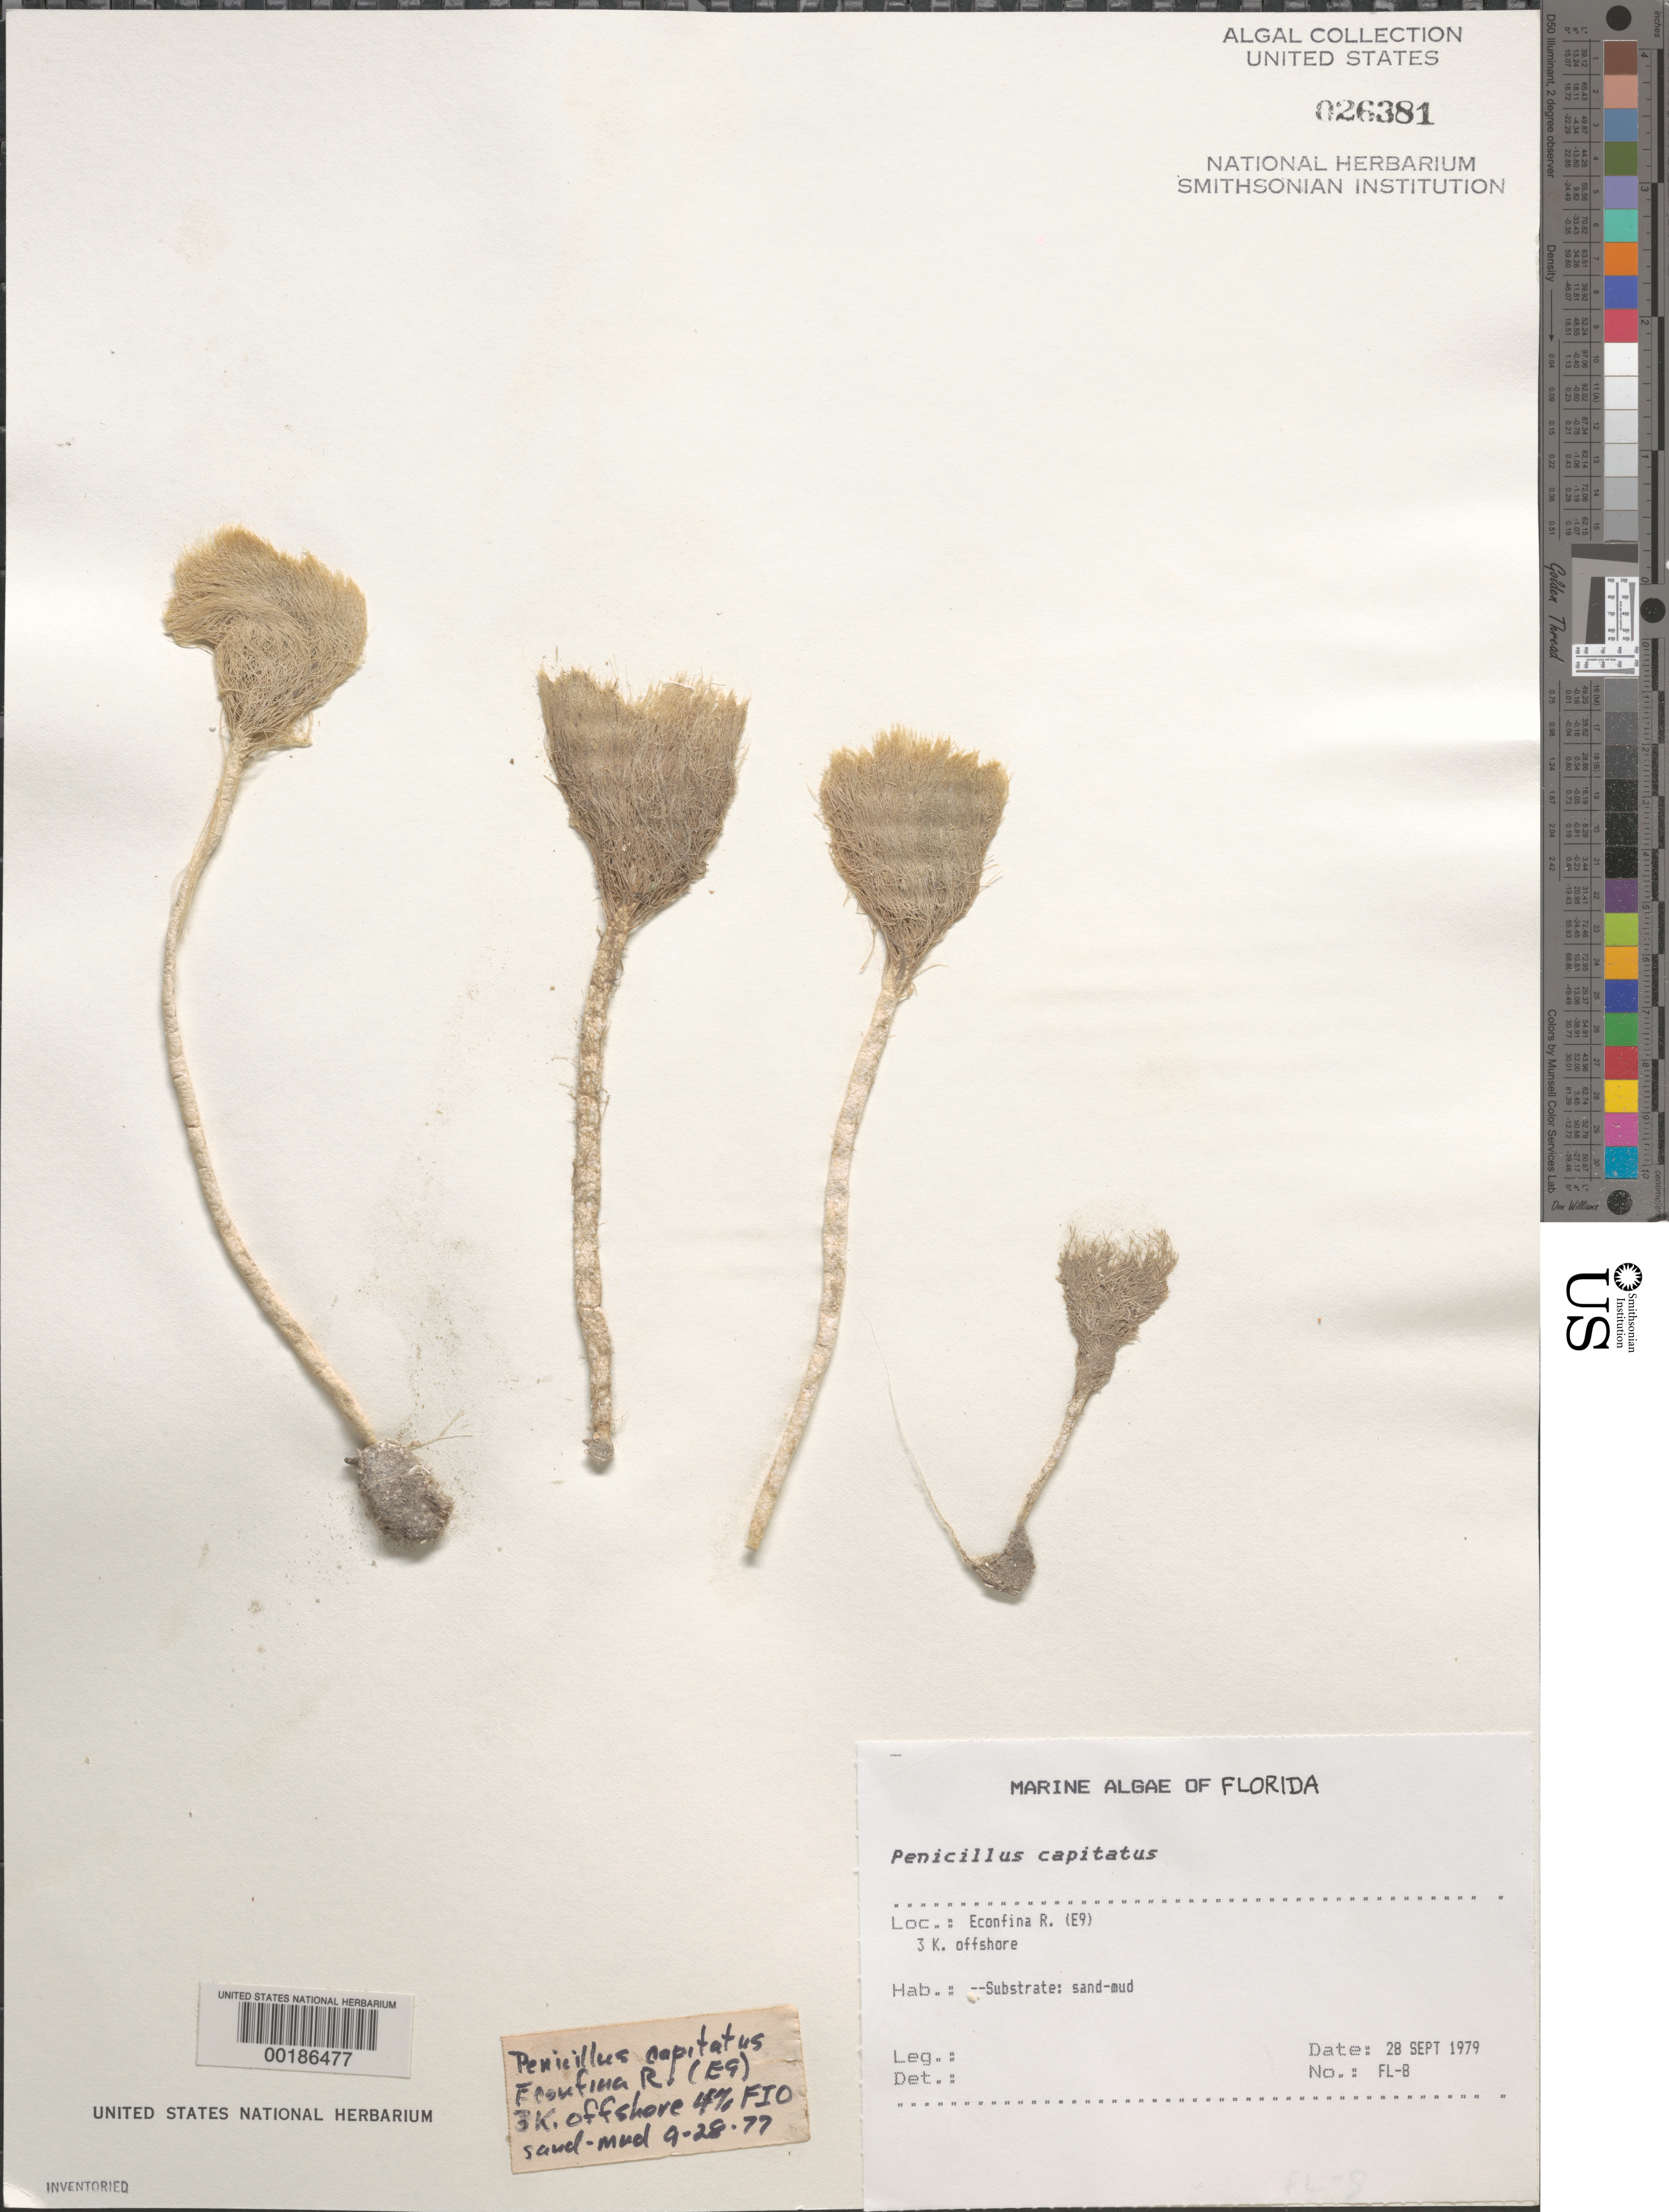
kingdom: Plantae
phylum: Chlorophyta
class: Ulvophyceae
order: Bryopsidales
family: Udoteaceae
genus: Penicillus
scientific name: Penicillus capitatus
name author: Lam.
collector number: FL-8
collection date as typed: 28 Sep 1979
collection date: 1979-09-28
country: United States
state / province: Florida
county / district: Taylor County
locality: Off Econfina River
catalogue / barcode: US 26381